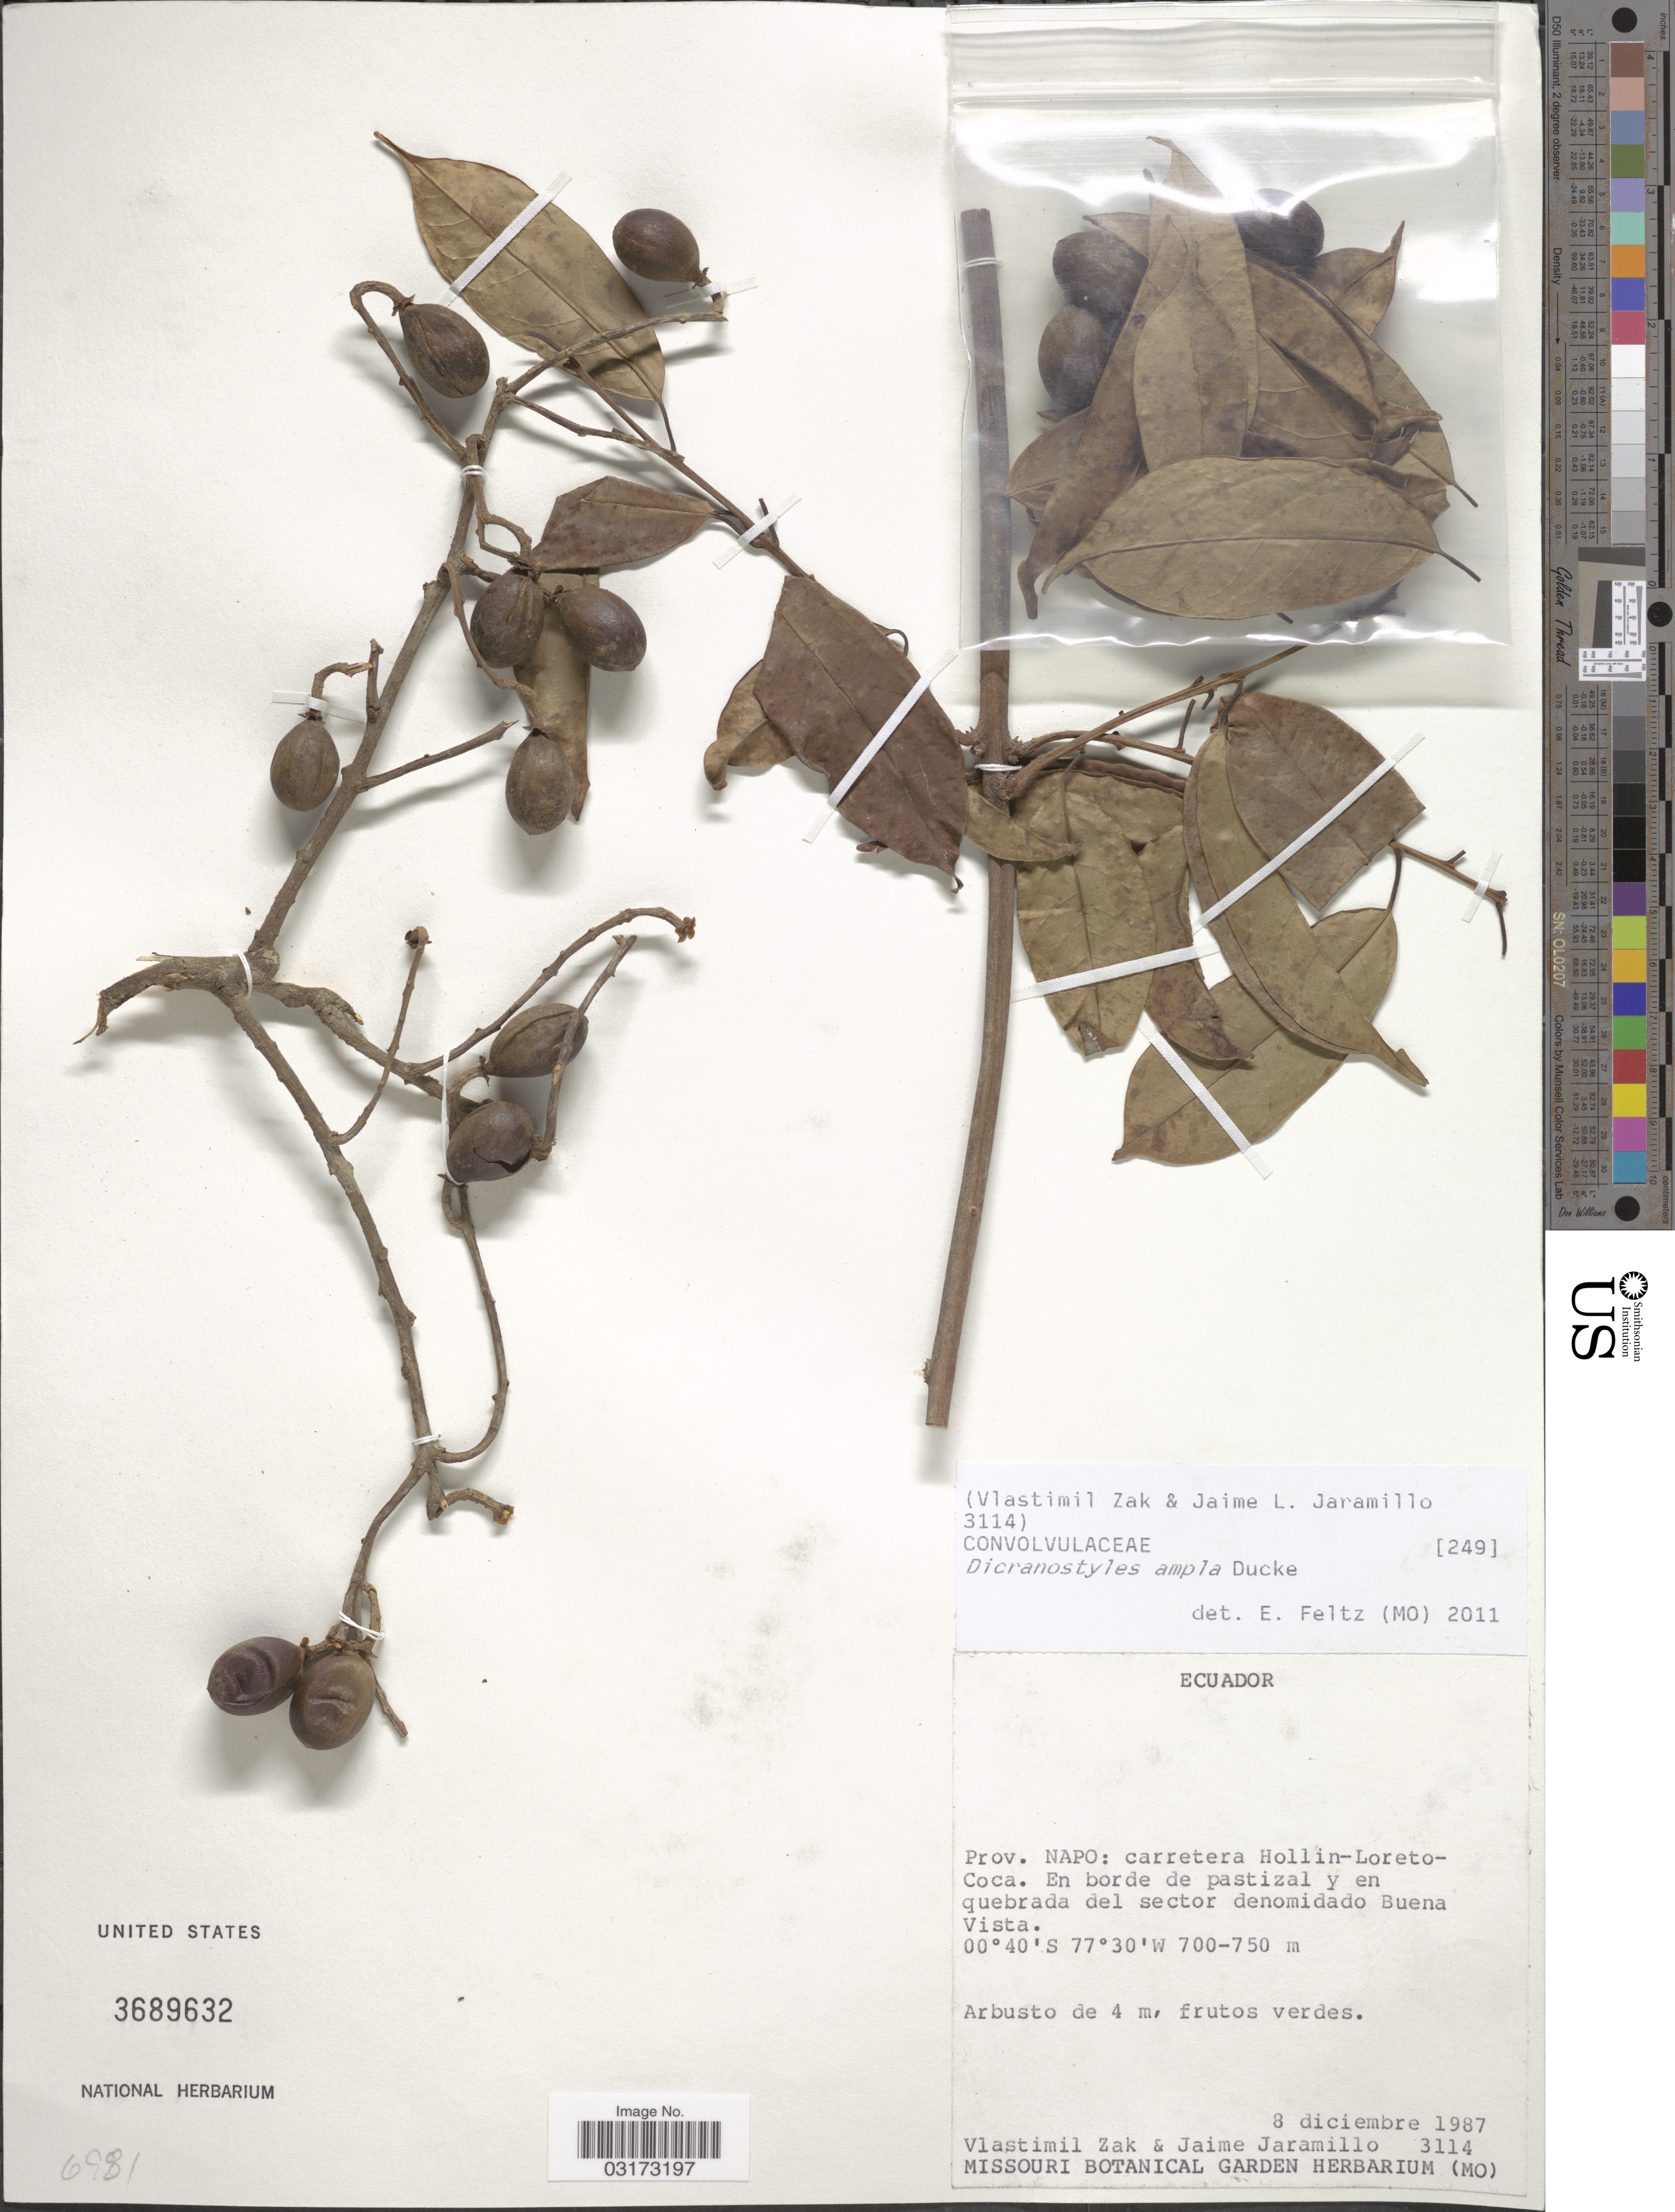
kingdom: Plantae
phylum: Tracheophyta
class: Magnoliopsida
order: Solanales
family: Convolvulaceae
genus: Dicranostyles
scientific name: Dicranostyles ampla var. ampla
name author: Ducke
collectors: V. Zak & J. Jaramillo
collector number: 3114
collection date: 1987-12-08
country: Ecuador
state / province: Napo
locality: Carretera Hollin-Loreto-Coca. En borde de pastizal y en quebrada del sector denomidado Buena Vista.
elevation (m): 700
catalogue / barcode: US 3689632